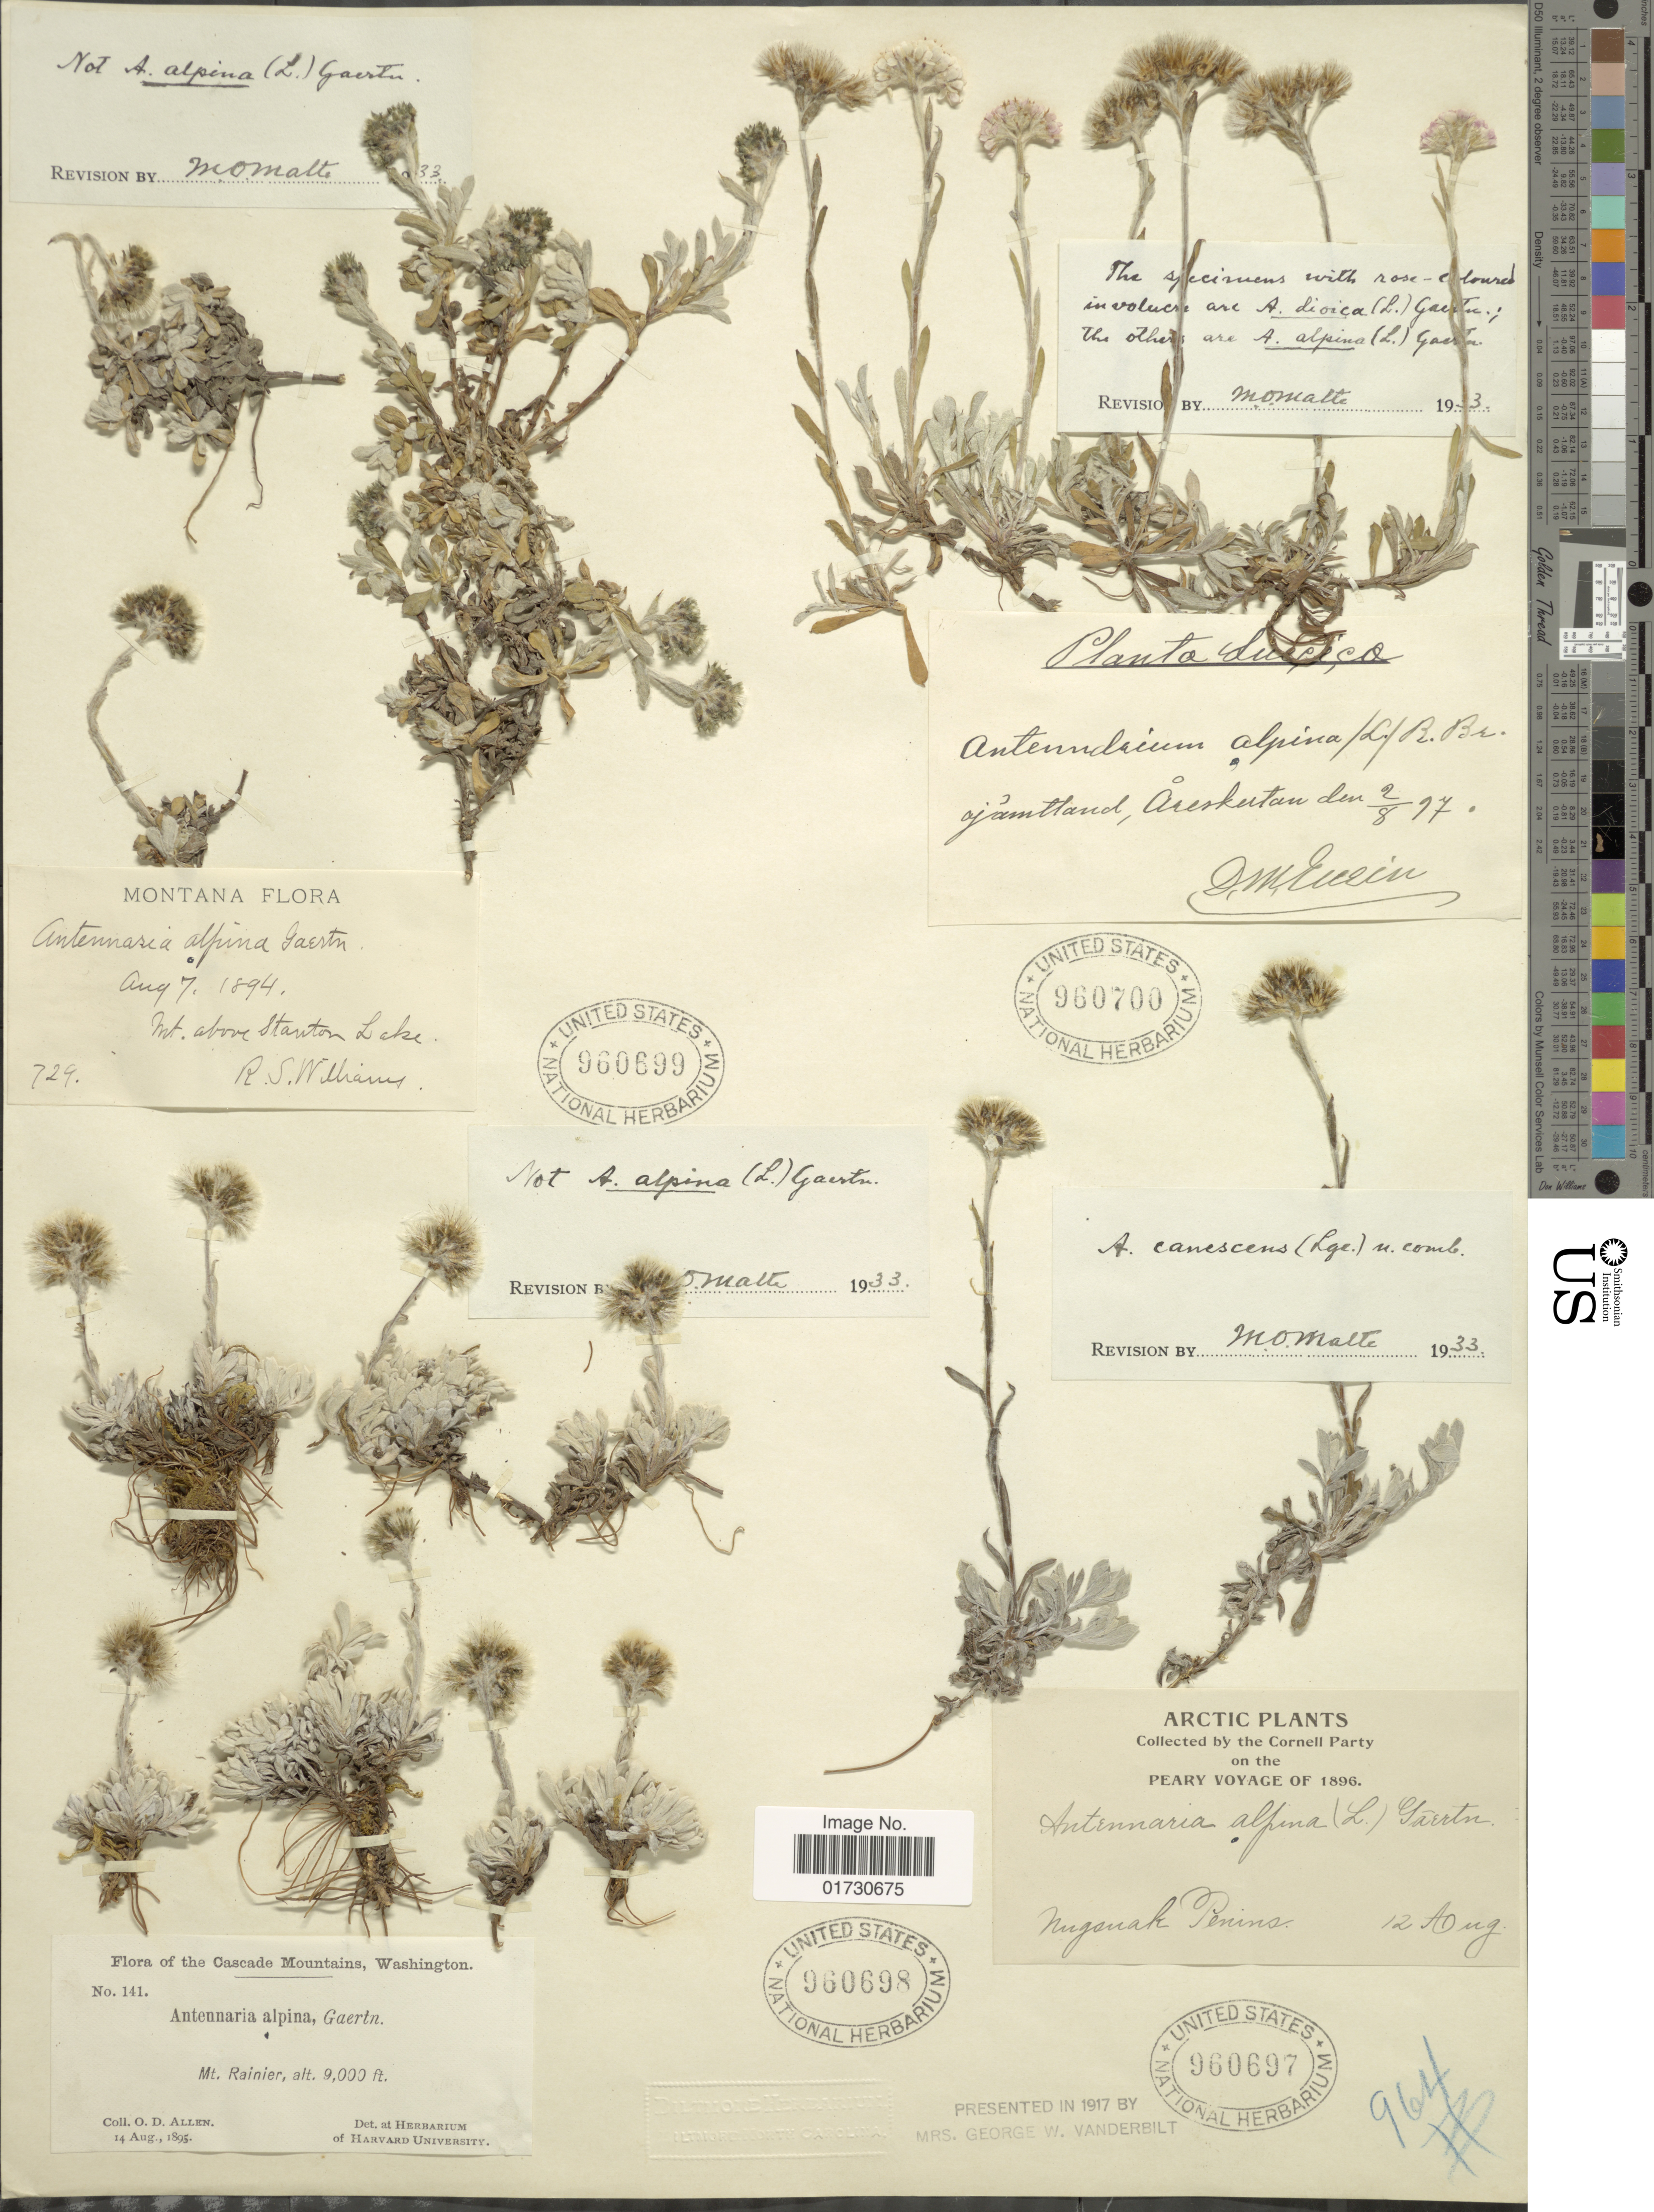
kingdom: Plantae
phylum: Tracheophyta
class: Magnoliopsida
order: Asterales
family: Asteraceae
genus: Antennaria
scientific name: Antennaria canescens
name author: (Lange) Malte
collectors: O. D. Allen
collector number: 141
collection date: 1895-08-14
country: United States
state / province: Washington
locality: The Cascade Mountains, Mt. Rainier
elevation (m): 2743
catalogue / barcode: US 960698